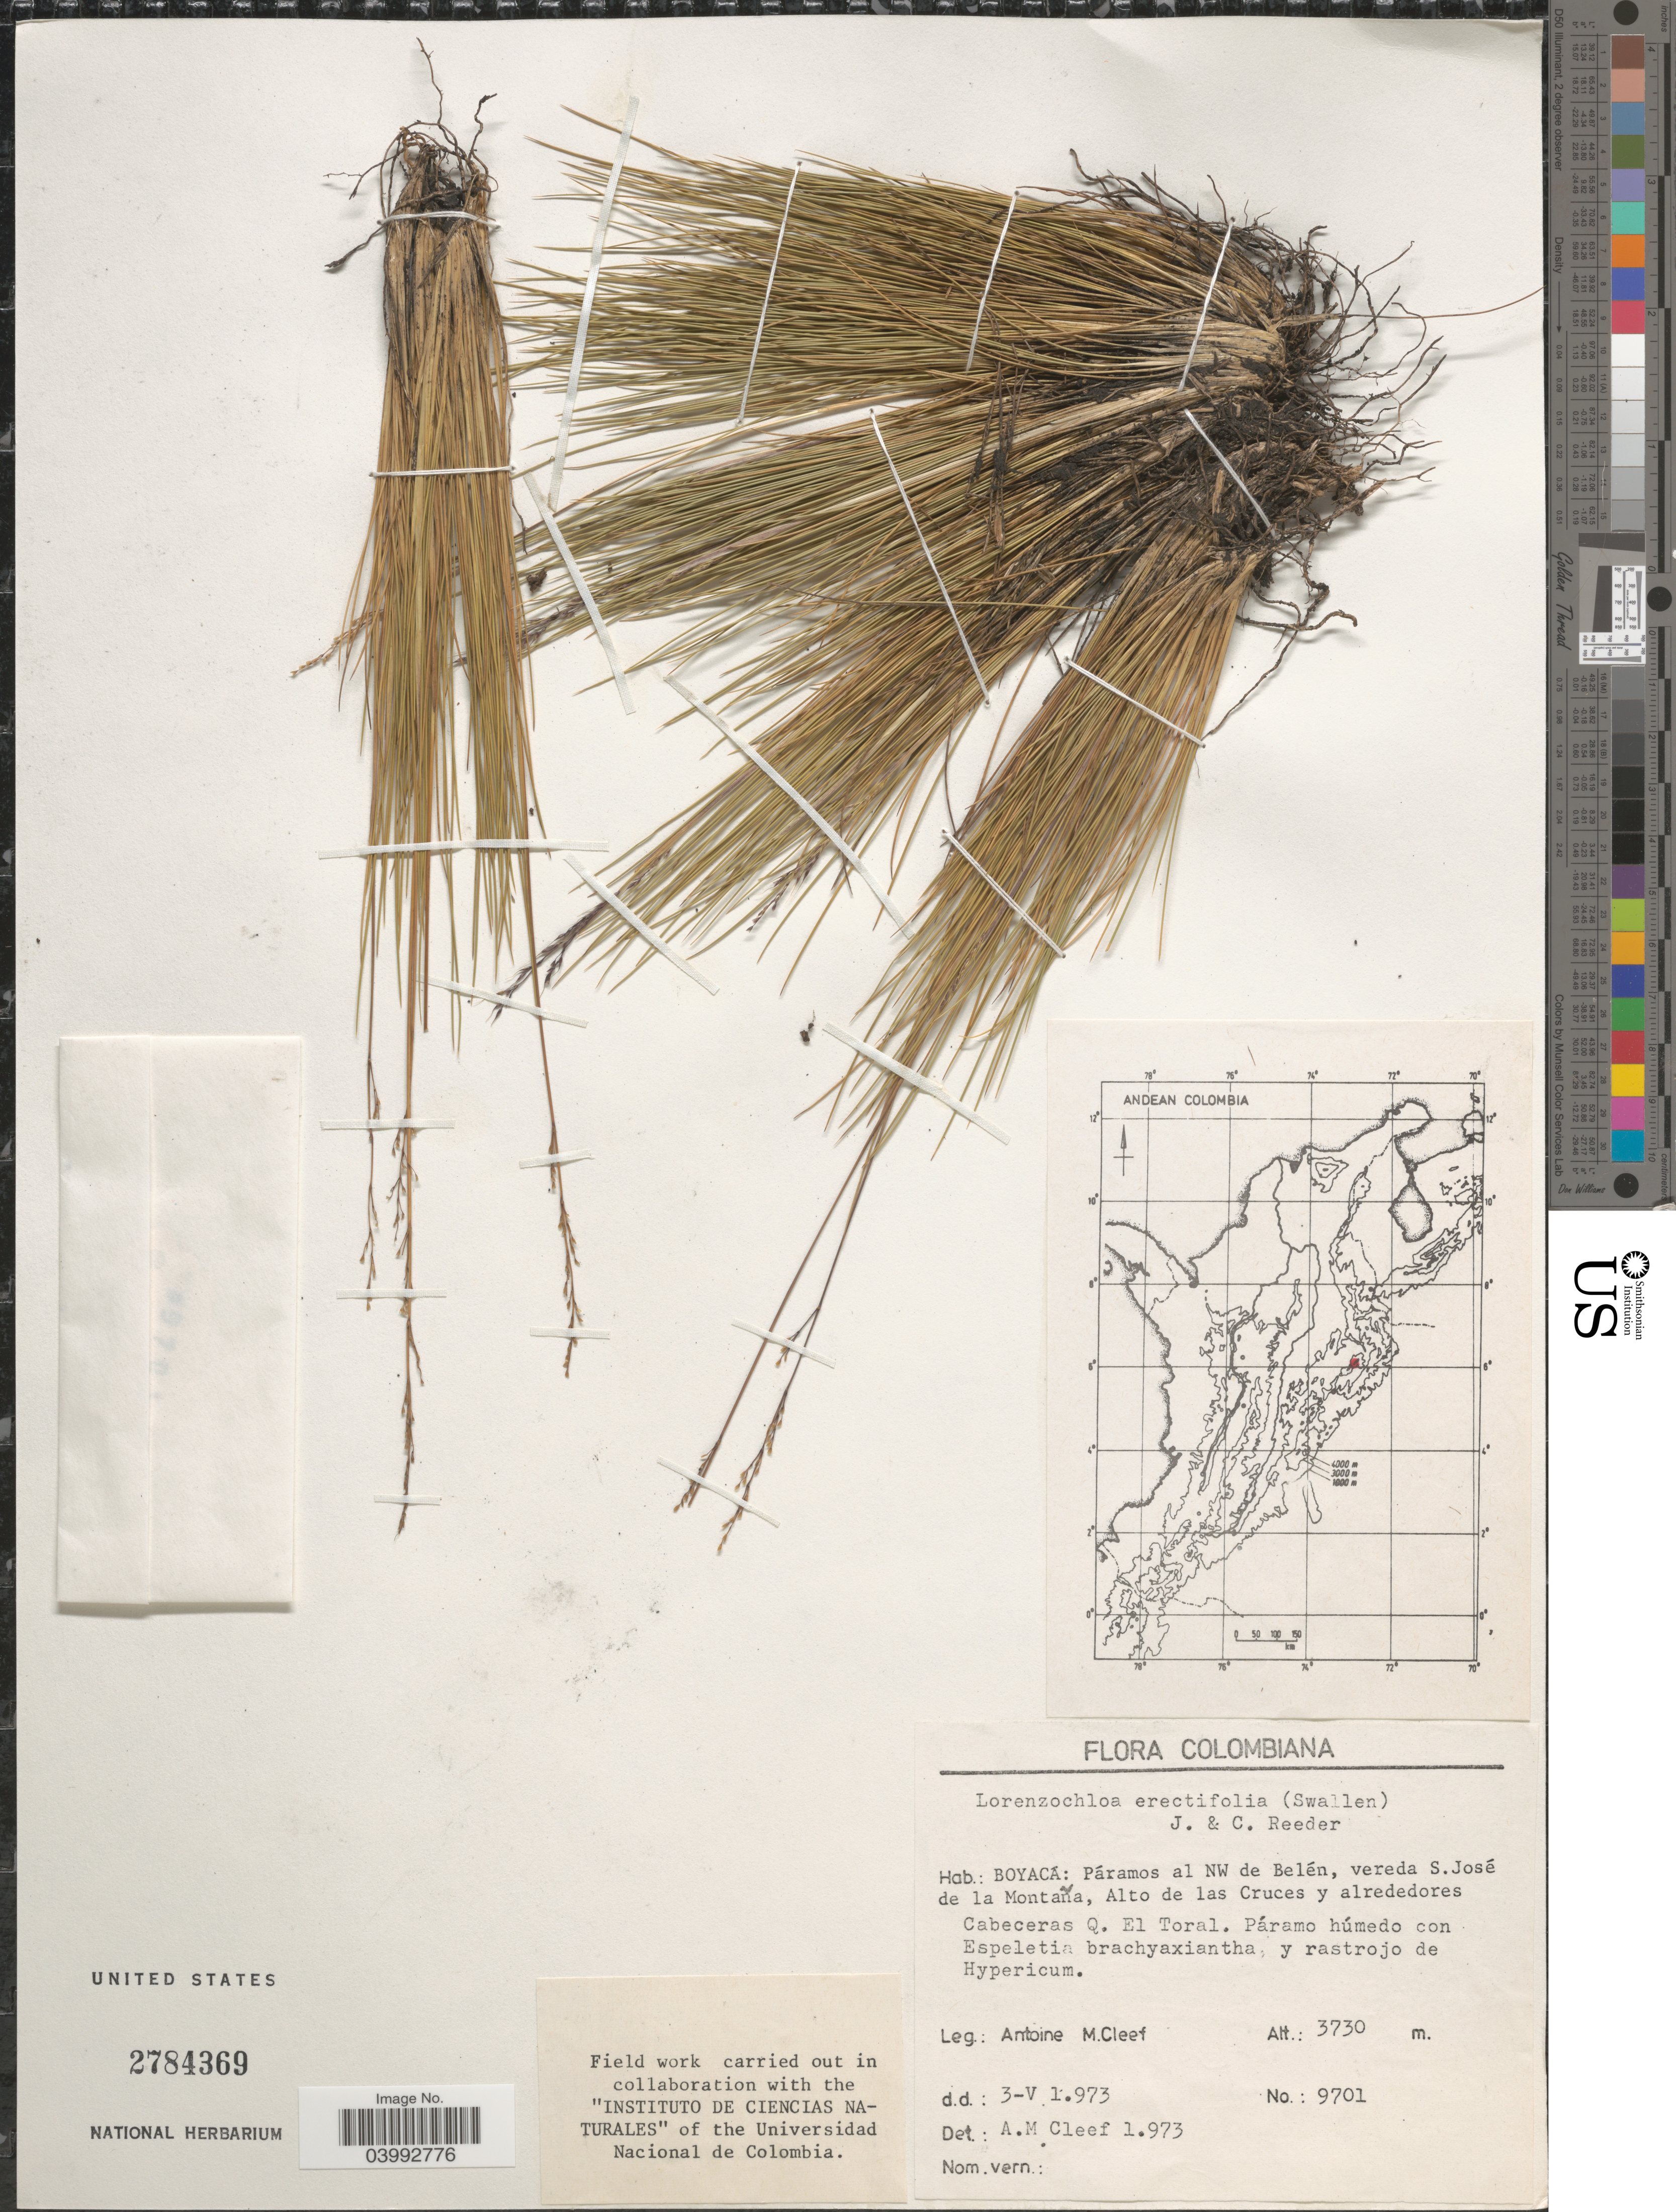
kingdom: Plantae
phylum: Tracheophyta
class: Liliopsida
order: Poales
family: Poaceae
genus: Lorenzochloa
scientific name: Lorenzochloa erectifolia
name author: (Swallen) Reeder & C. Reeder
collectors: A. M. Cleef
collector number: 9701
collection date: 1973-05-03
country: Colombia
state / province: Boyacá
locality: Páramos al NW de Belén, vereda S. José de la Montaña, Alto de las Cruces y alrededores Cabeceras Q. El Toral.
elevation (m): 3730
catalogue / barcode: US 2784369